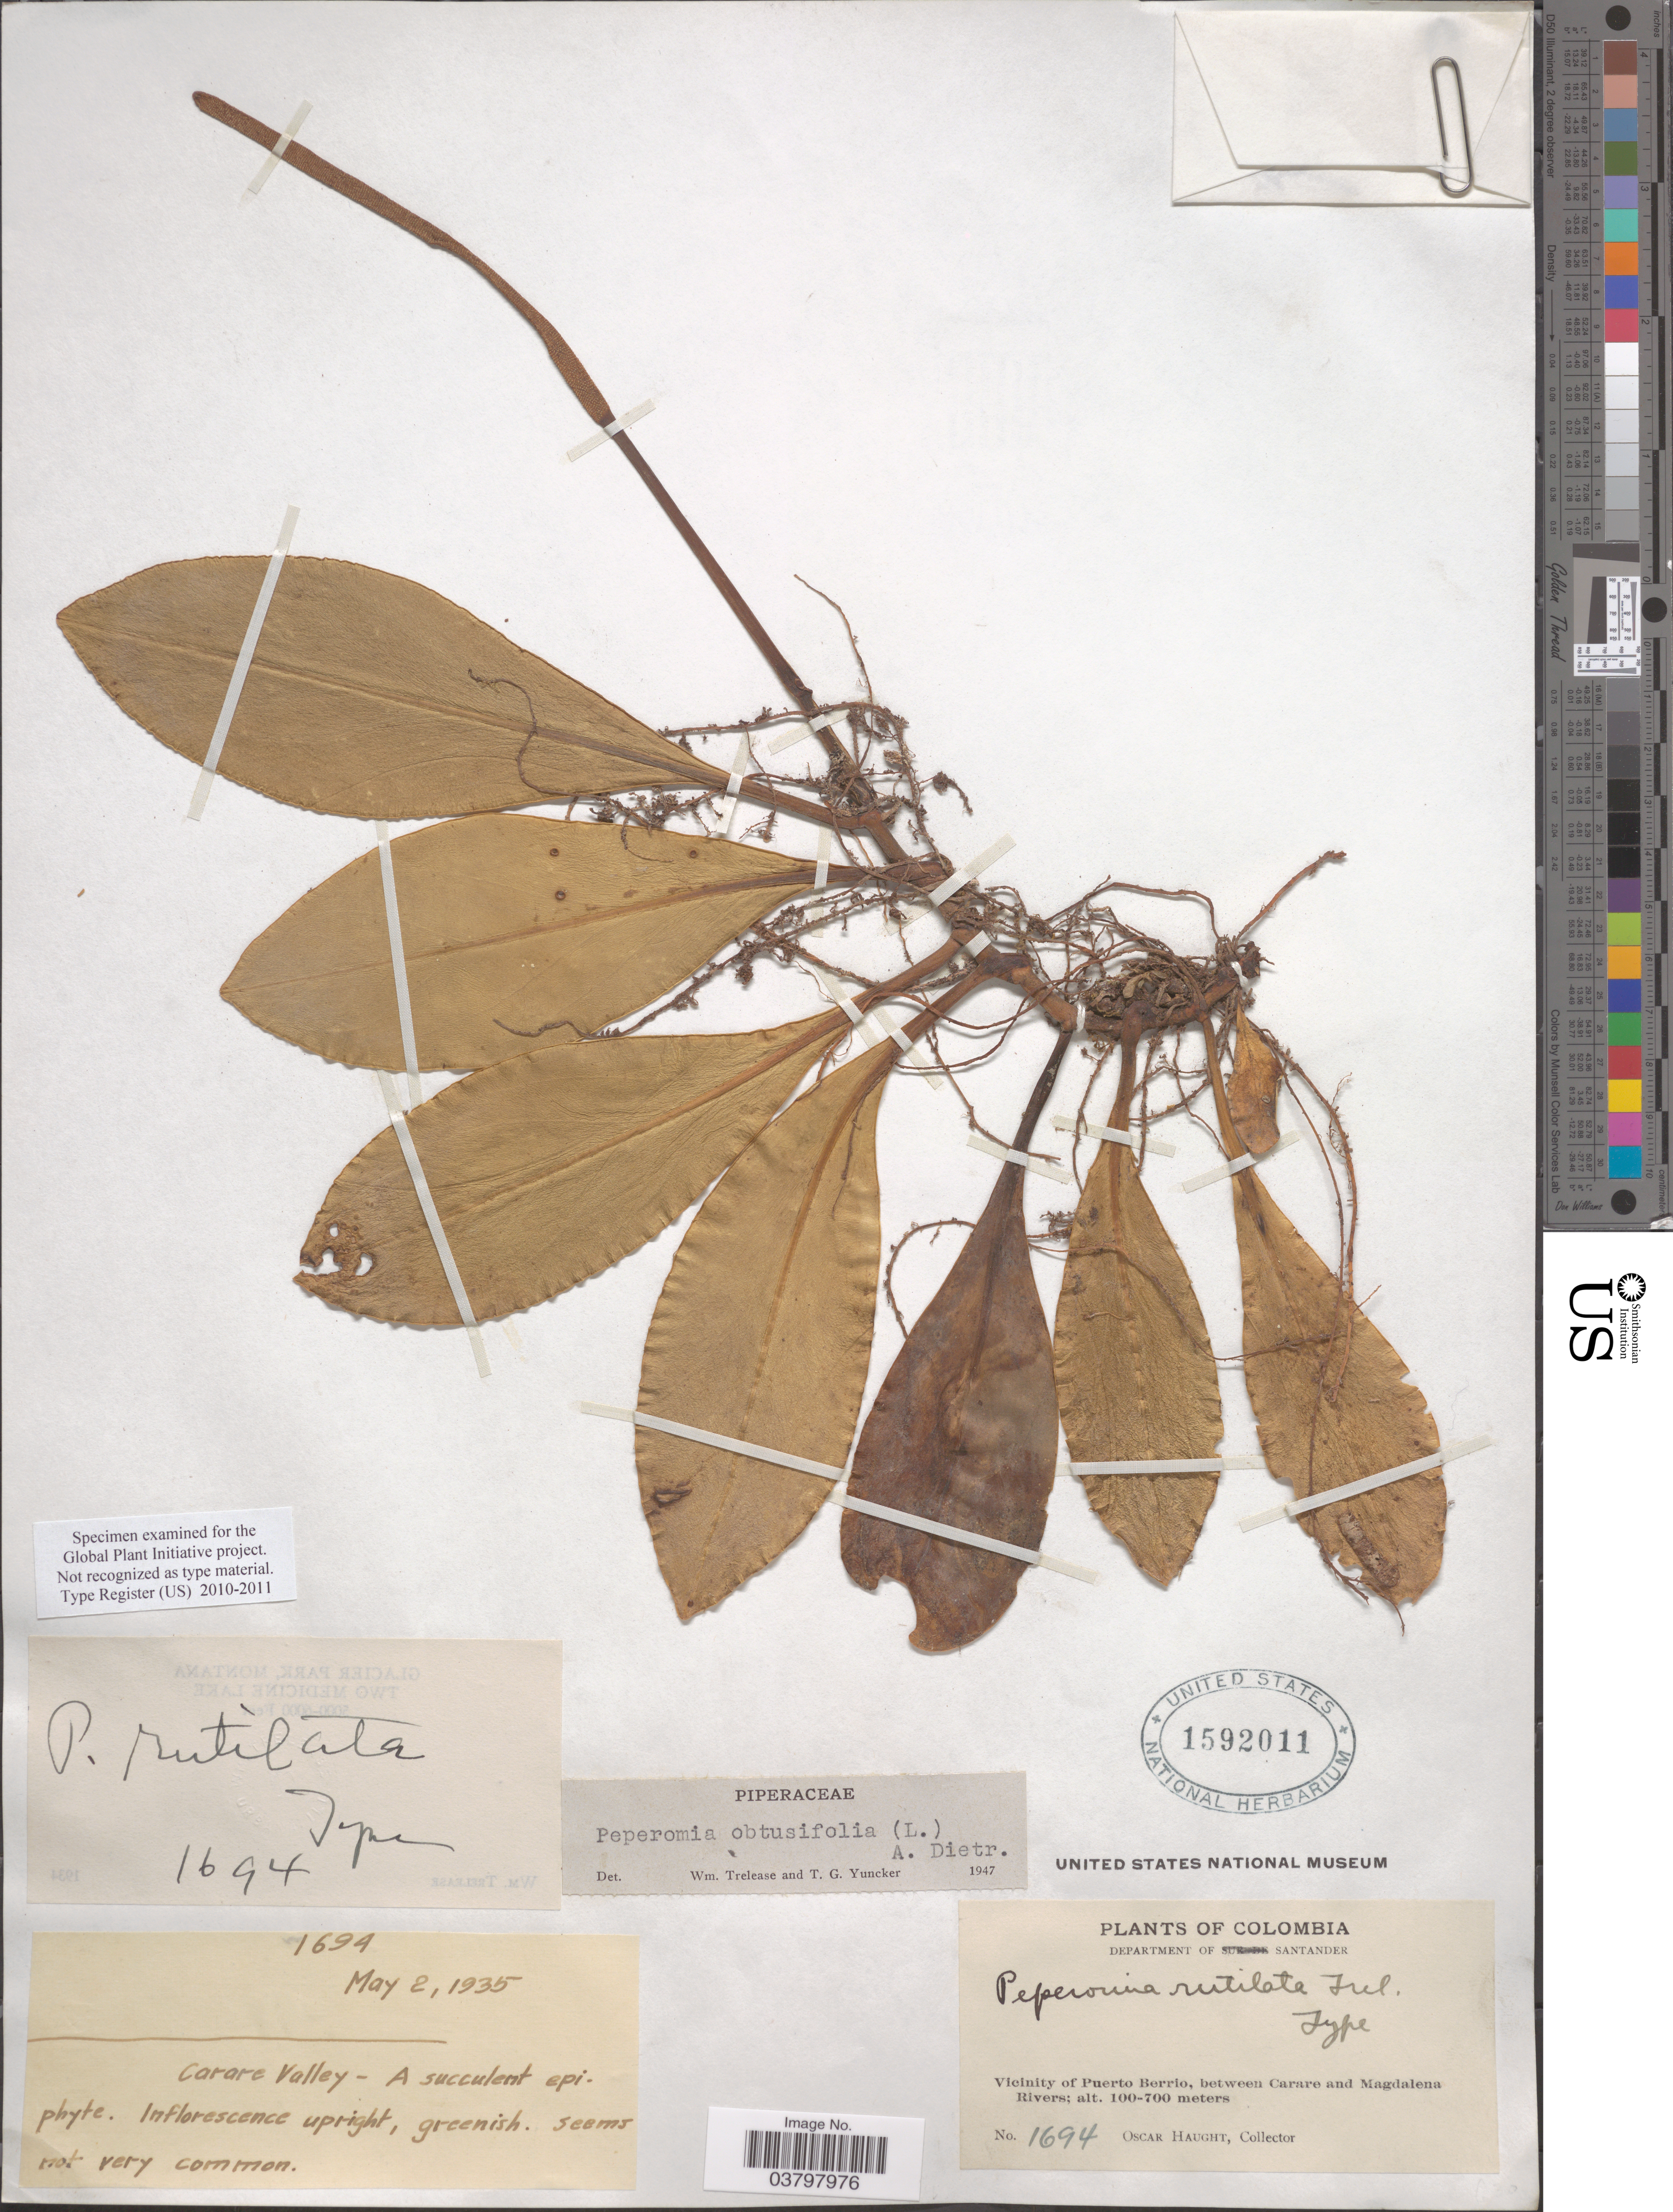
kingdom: Plantae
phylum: Tracheophyta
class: Magnoliopsida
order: Piperales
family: Piperaceae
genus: Peperomia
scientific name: Peperomia obtusifolia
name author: (L.) A. Dietr.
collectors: O. L. Haught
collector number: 1694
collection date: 1935-05-02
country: Colombia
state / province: Santander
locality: Department of Santander. Vicinity of Puerto Berrio, between Carare and Magdalena Rivers. Carare Valley.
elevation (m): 100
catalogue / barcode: US 1592011